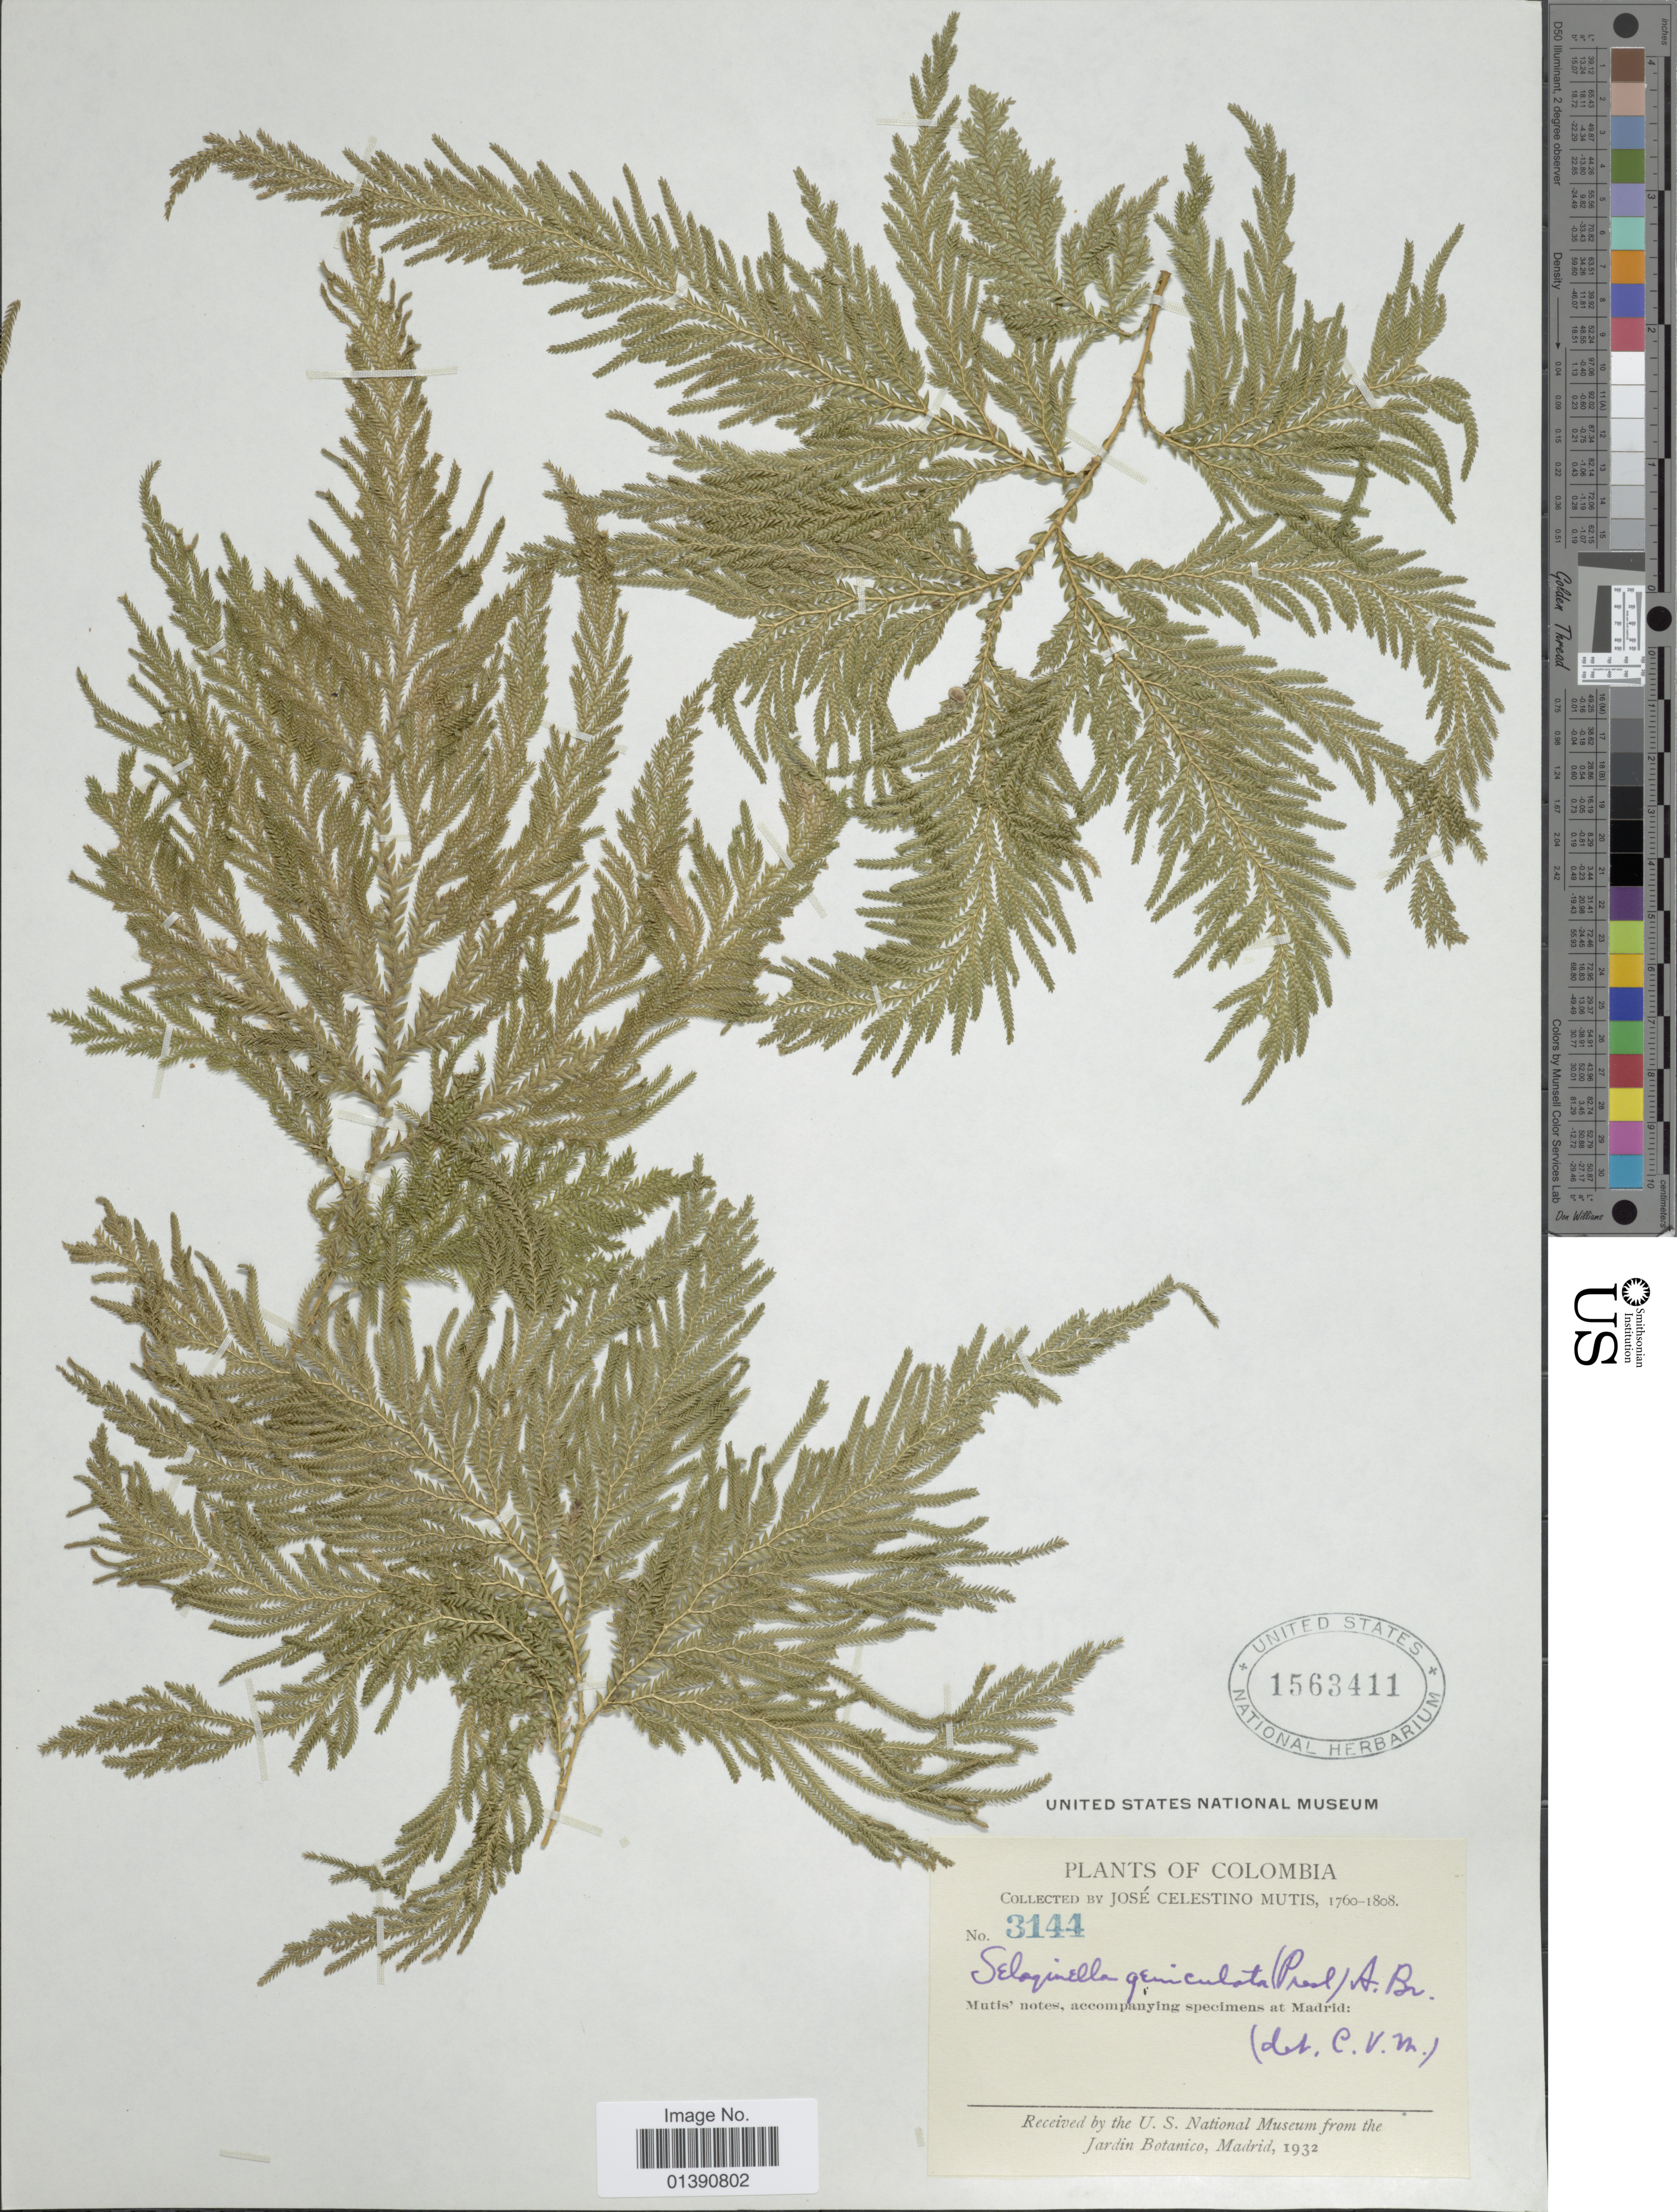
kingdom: Plantae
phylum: Tracheophyta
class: Lycopodiopsida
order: Selaginellales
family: Selaginellaceae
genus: Selaginella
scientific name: Selaginella geniculata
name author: (C. Presl) Spring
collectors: J. C. B. Mutis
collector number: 3144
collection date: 1760/1808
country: Colombia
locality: Mutis'notes, accompanying specimens at Madrid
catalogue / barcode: US 1563411